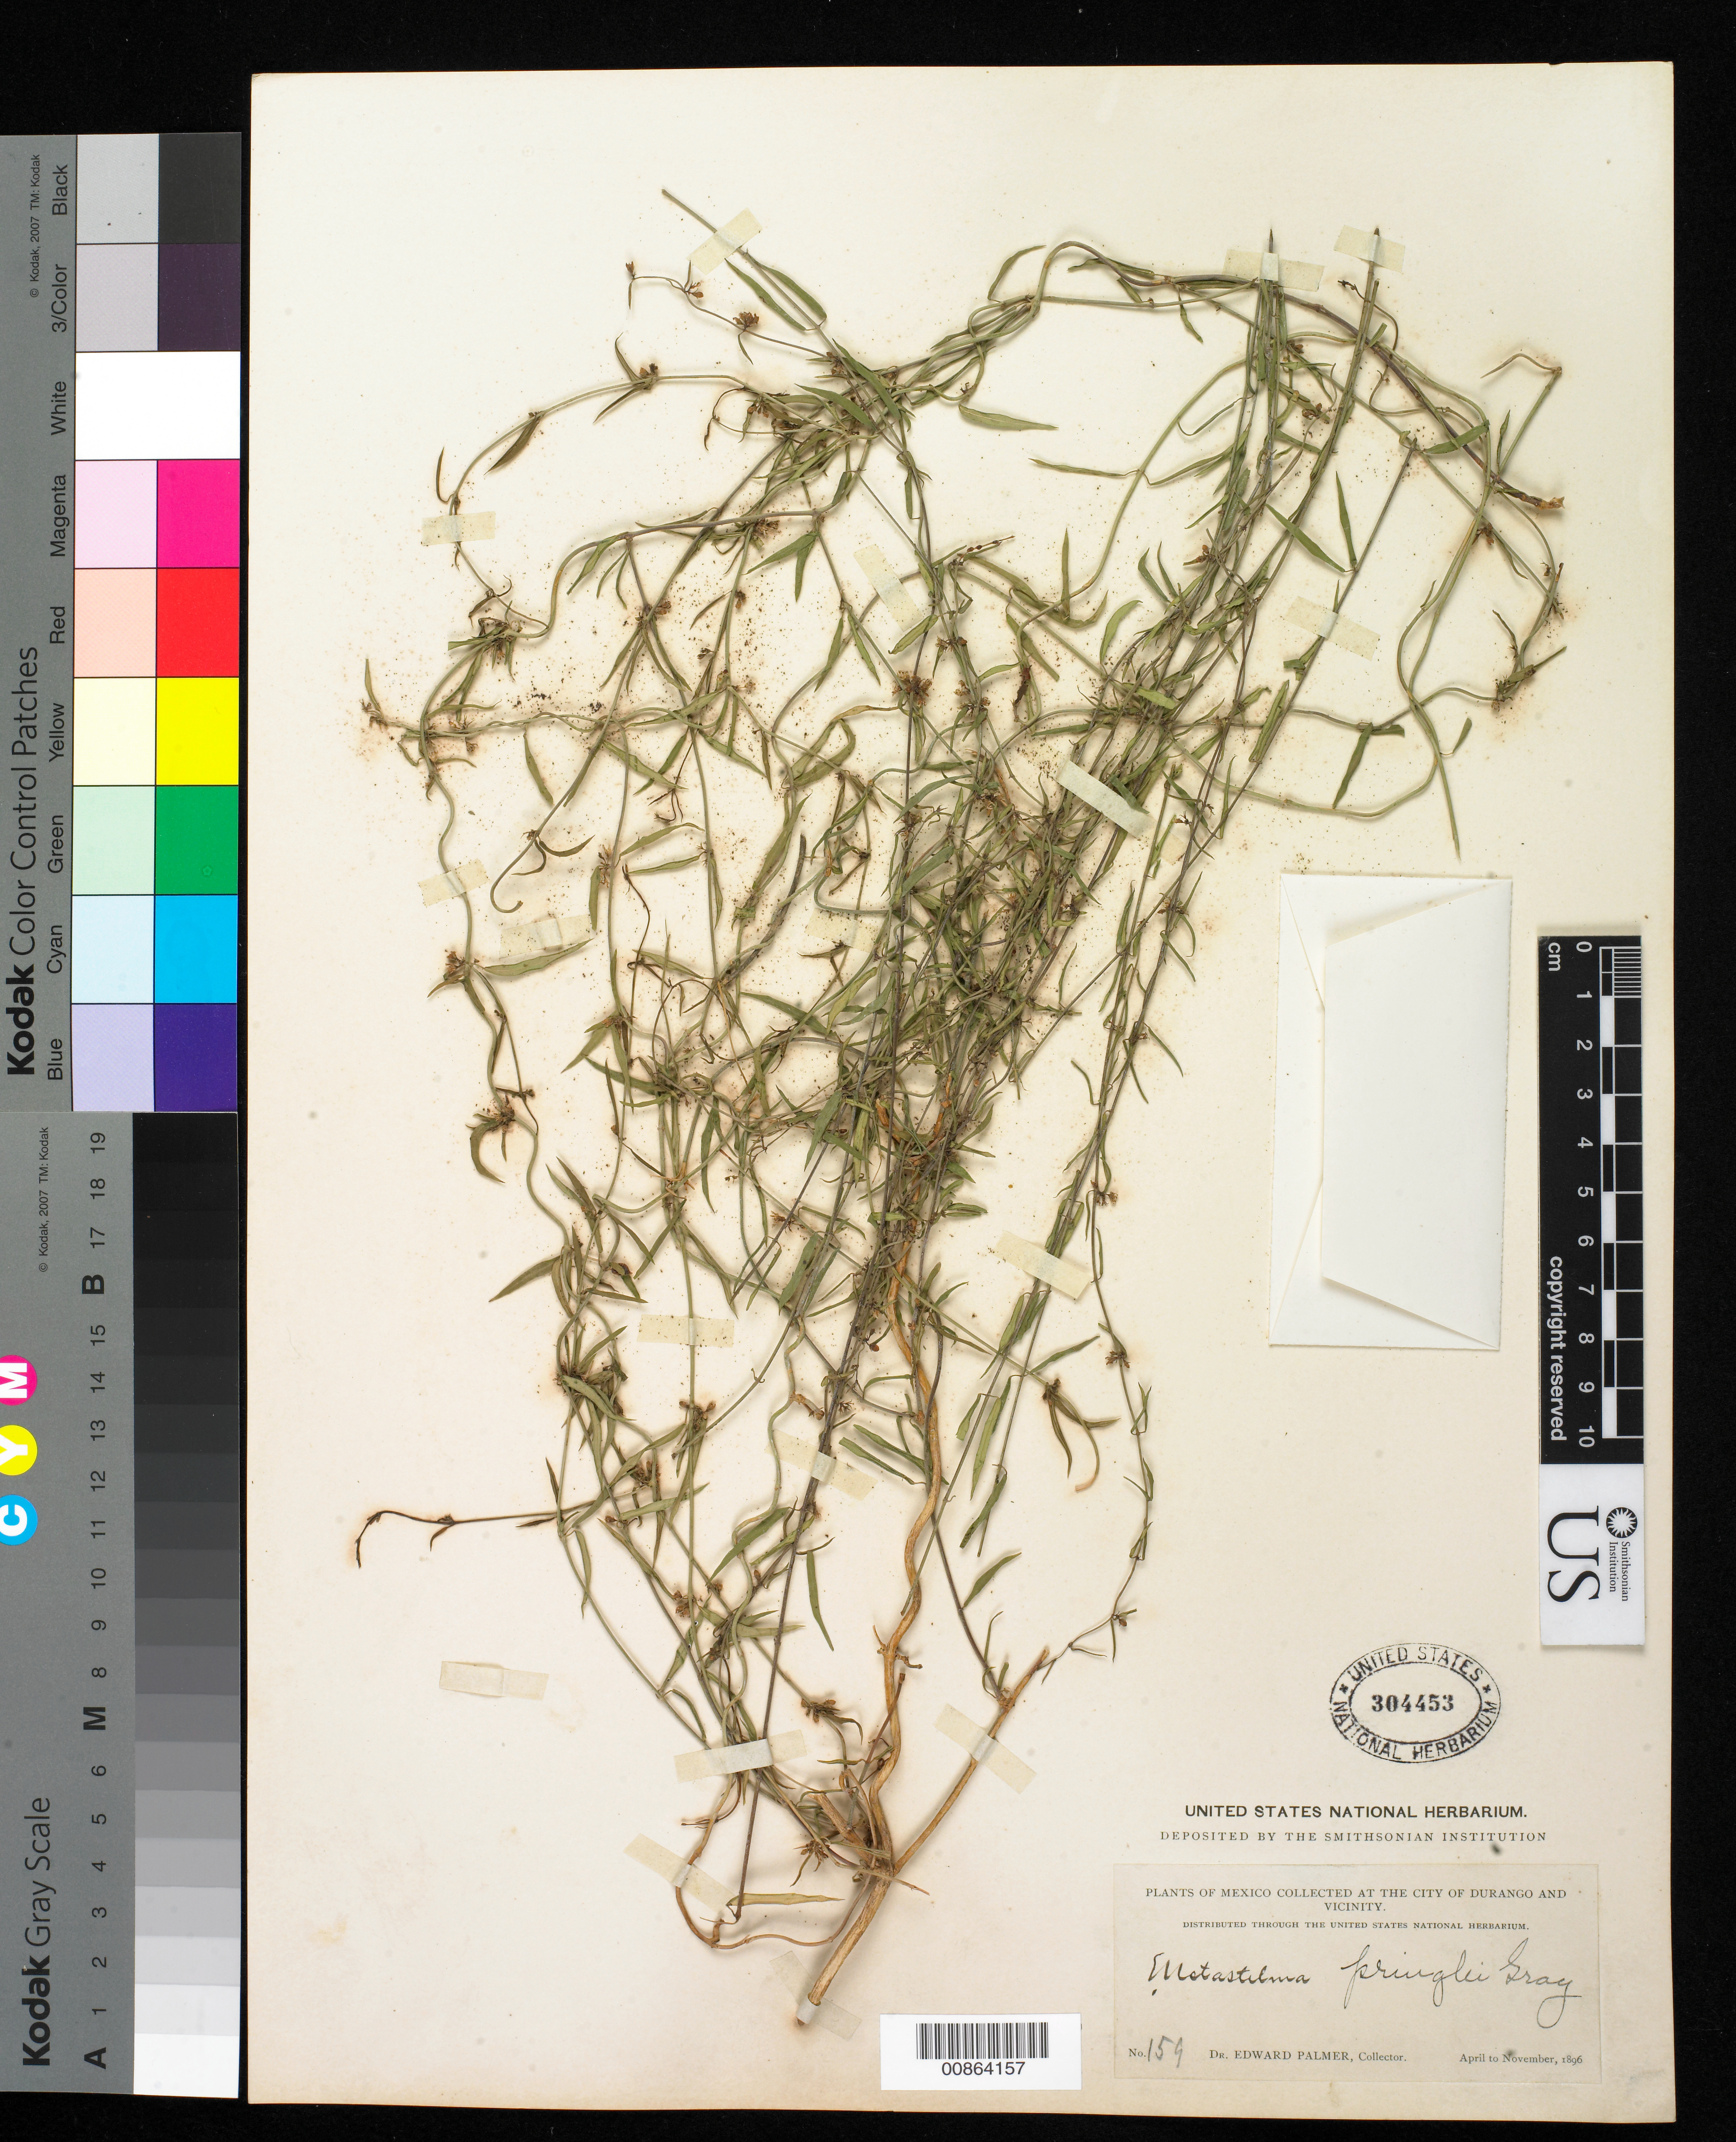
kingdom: Plantae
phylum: Tracheophyta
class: Magnoliopsida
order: Gentianales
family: Apocynaceae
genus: Metastelma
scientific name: Metastelma pringlei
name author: A. Gray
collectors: E. Palmer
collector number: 159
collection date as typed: Apr 1896 to -- Nov 1896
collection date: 1896-04/1896-11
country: Mexico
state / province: Durango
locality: City of Durango and vicinity.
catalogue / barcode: US 304453